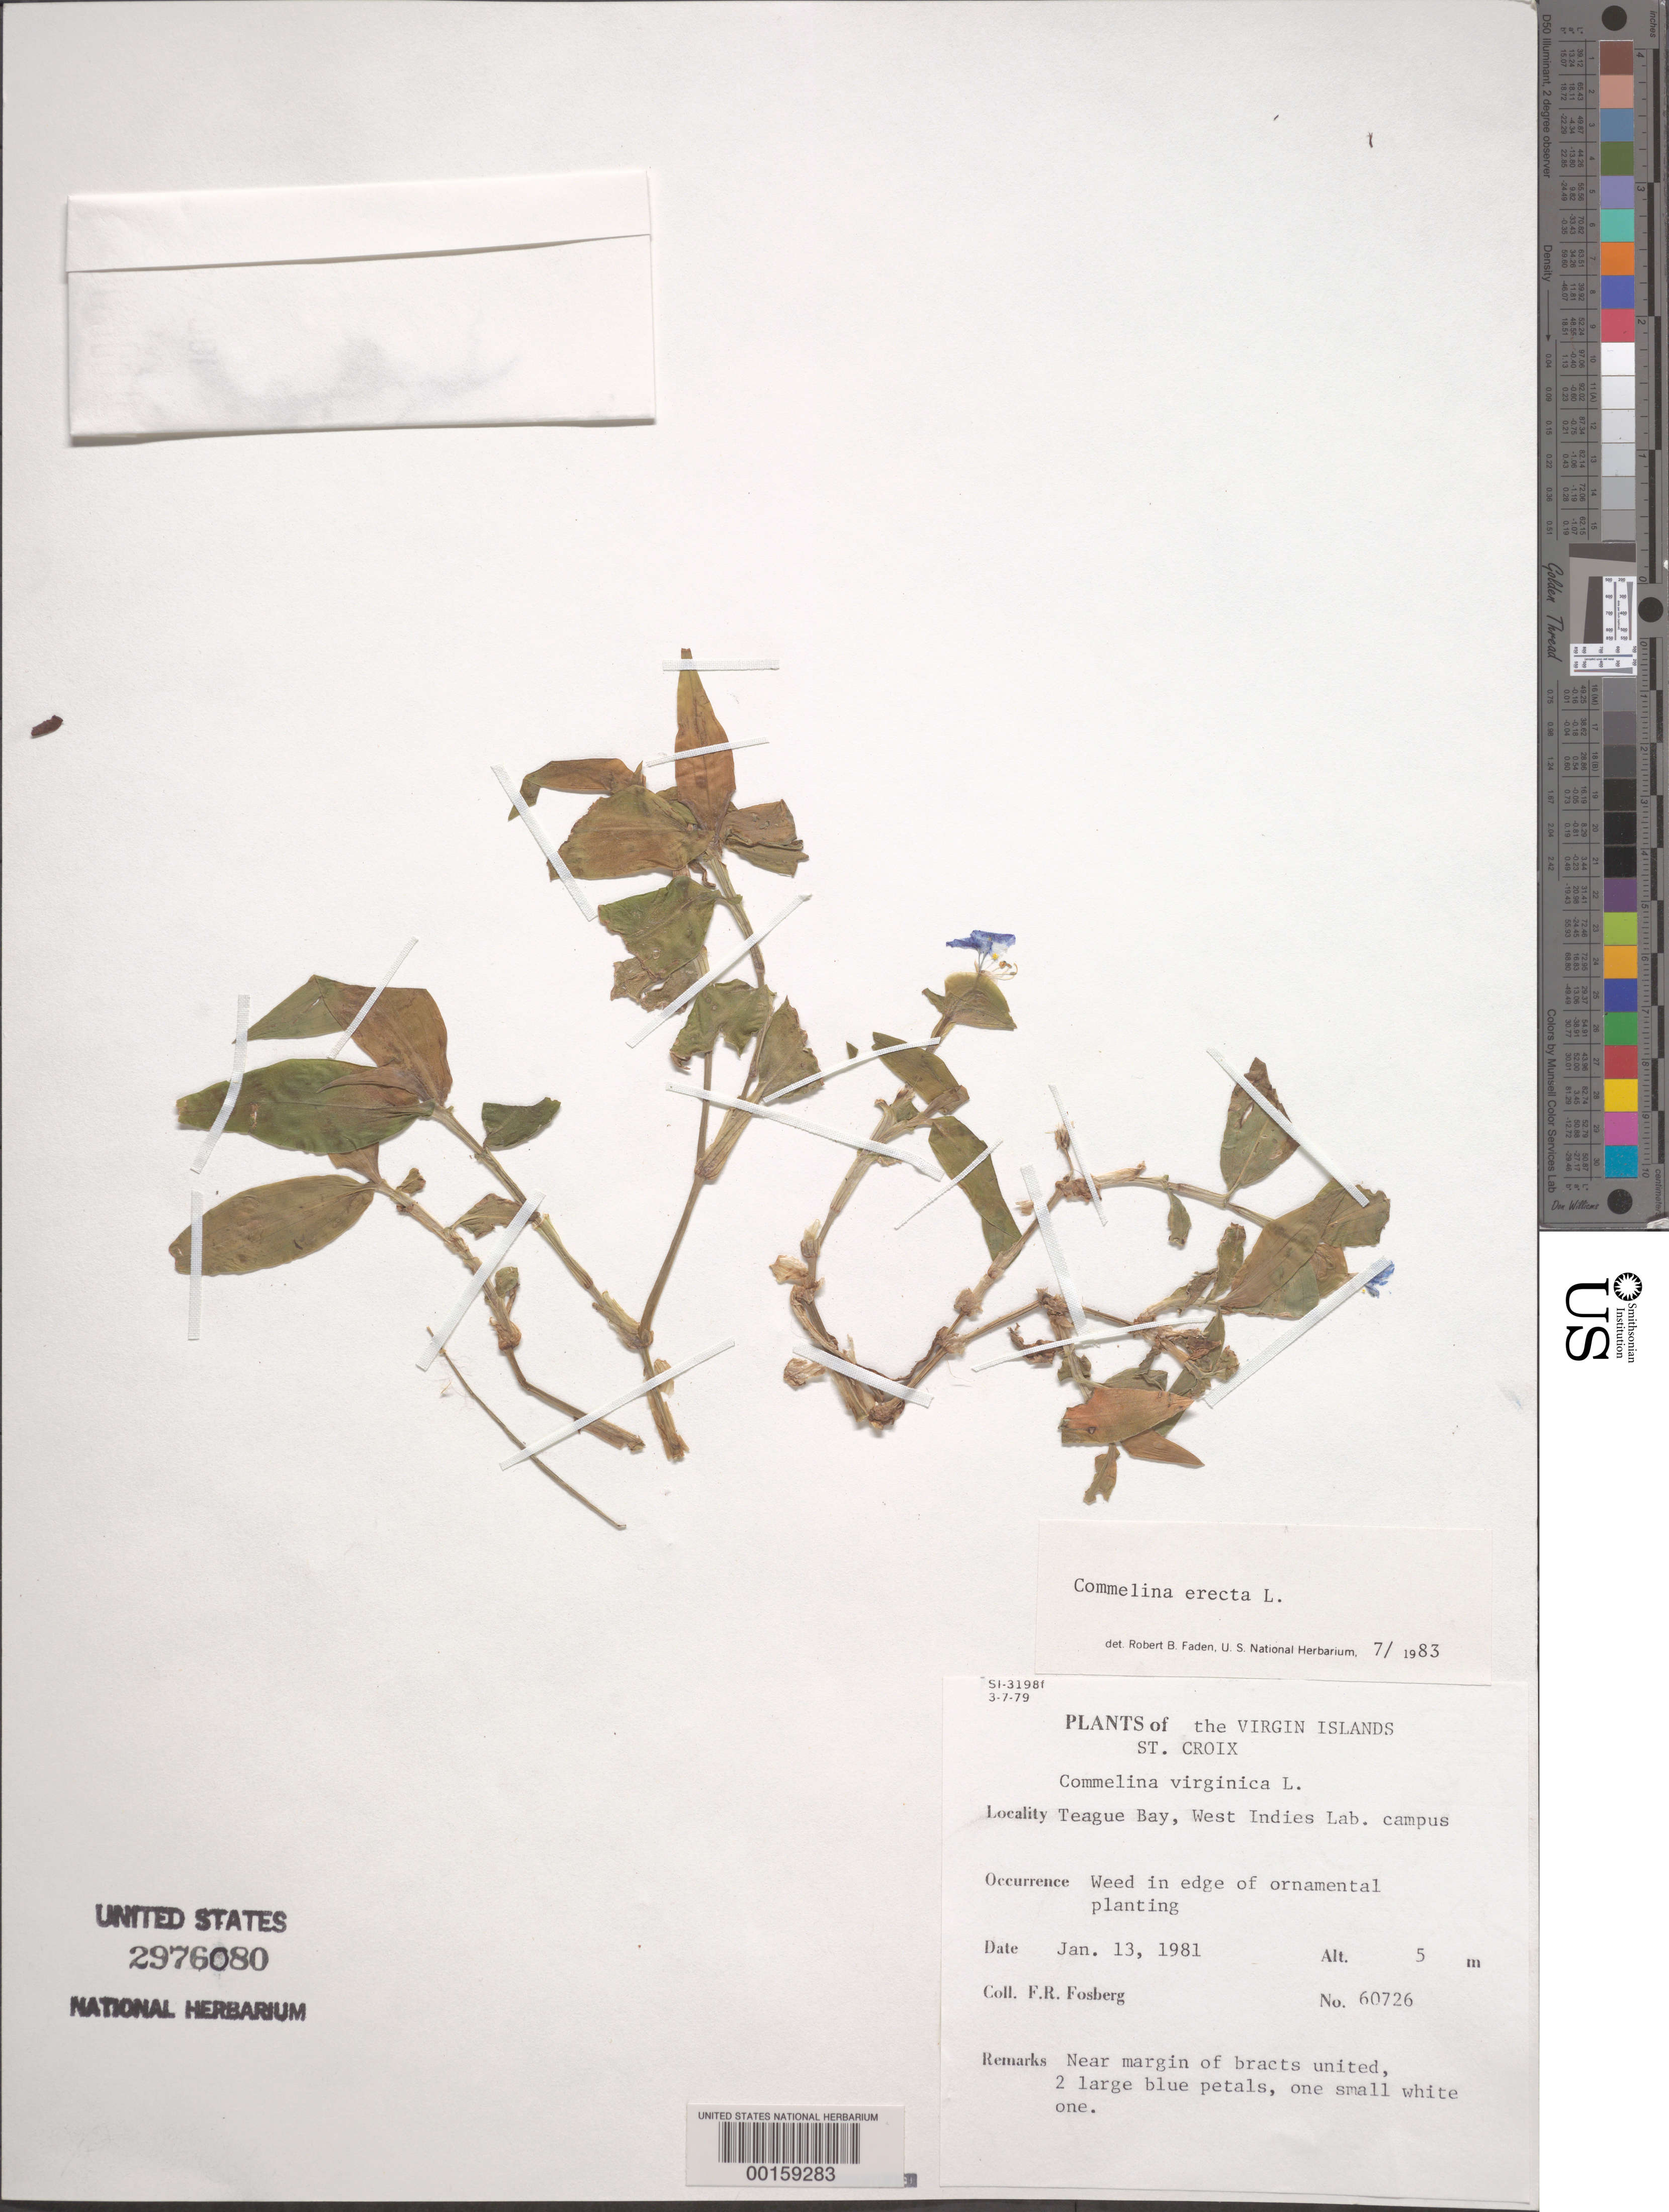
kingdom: Plantae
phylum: Tracheophyta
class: Liliopsida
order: Commelinales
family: Commelinaceae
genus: Commelina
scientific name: Commelina erecta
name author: L.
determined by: Faden, Robert B., (US), Smithsonian Institution - National Museum of Natural History (UNITED STATES)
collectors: F. R. Fosberg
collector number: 60726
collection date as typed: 13 Jan 1981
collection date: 1981-01-13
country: U.S. Virgin Islands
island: St. Croix Island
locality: Tague bay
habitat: Edges of ornamental plantings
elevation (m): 5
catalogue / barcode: US 2976080